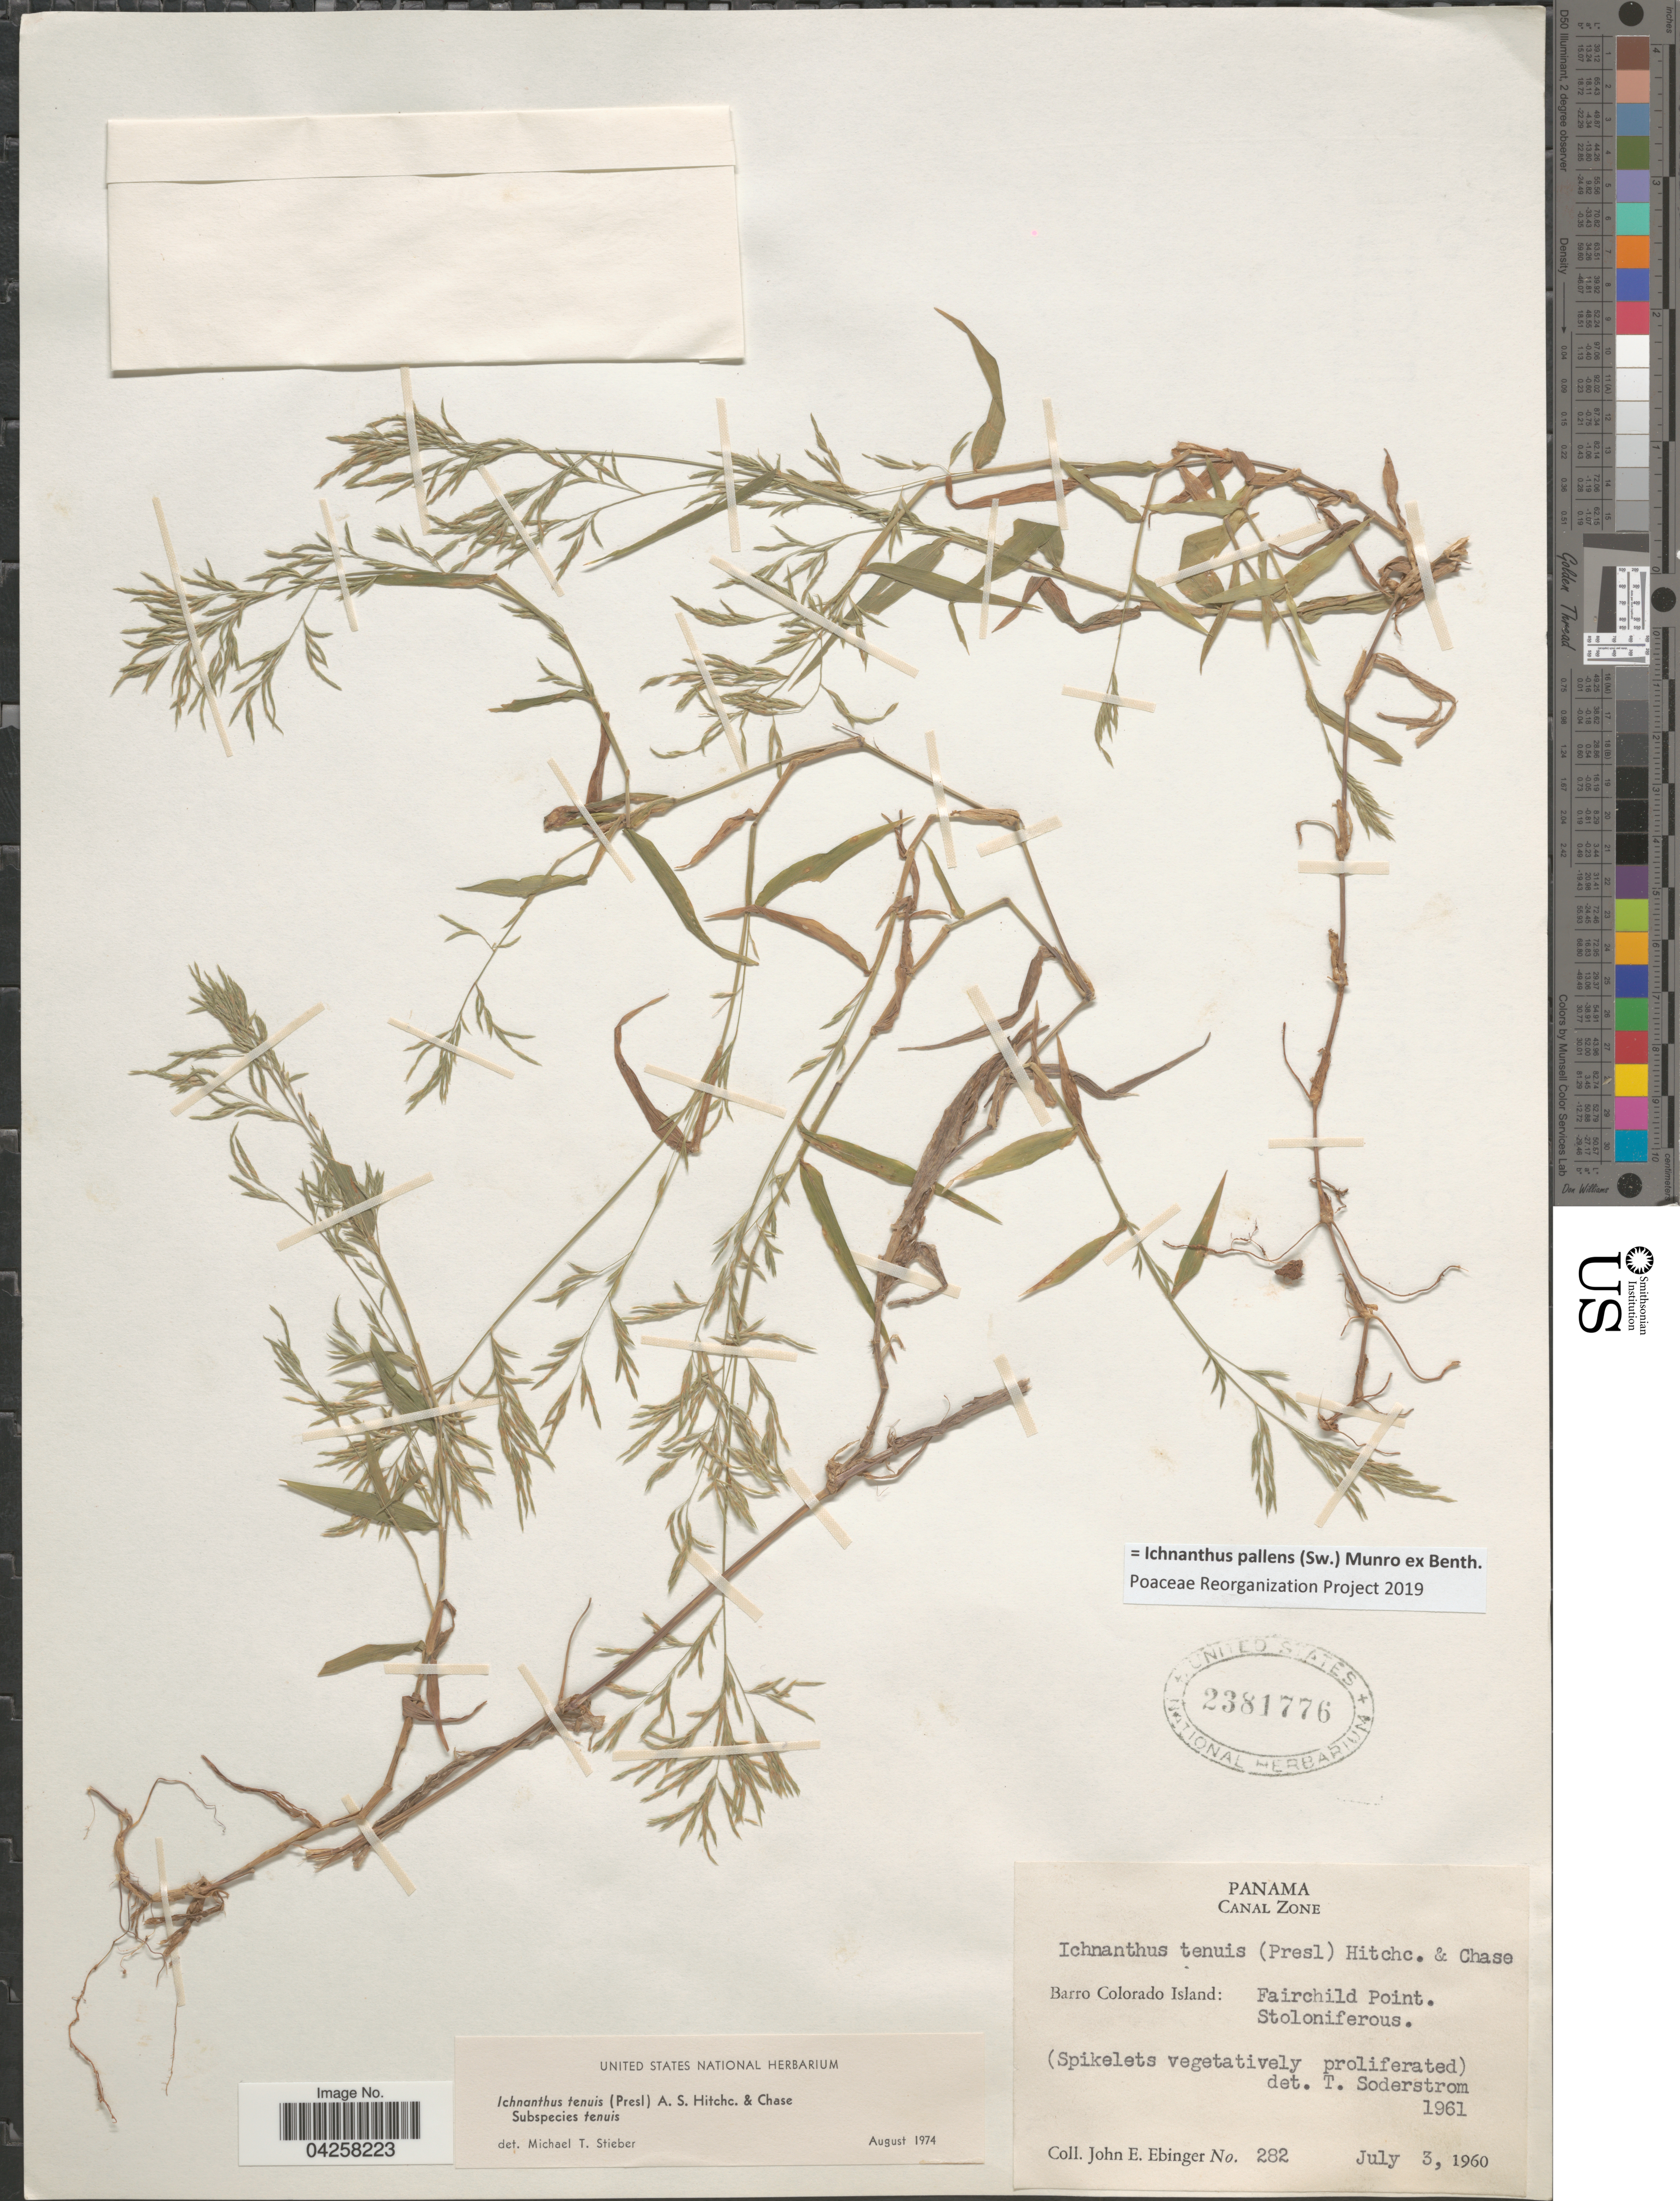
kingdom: Plantae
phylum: Tracheophyta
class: Liliopsida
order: Poales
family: Poaceae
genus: Ichnanthus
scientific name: Ichnanthus tenuis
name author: (J. Presl) Hitchc. & Chase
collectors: J. Ebinger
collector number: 282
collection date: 1960-07-03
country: Panama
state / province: Panamá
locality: Canal Zone. Barro Colorado Island: Fairchild Point. Stoloniferous.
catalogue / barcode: US 2381776